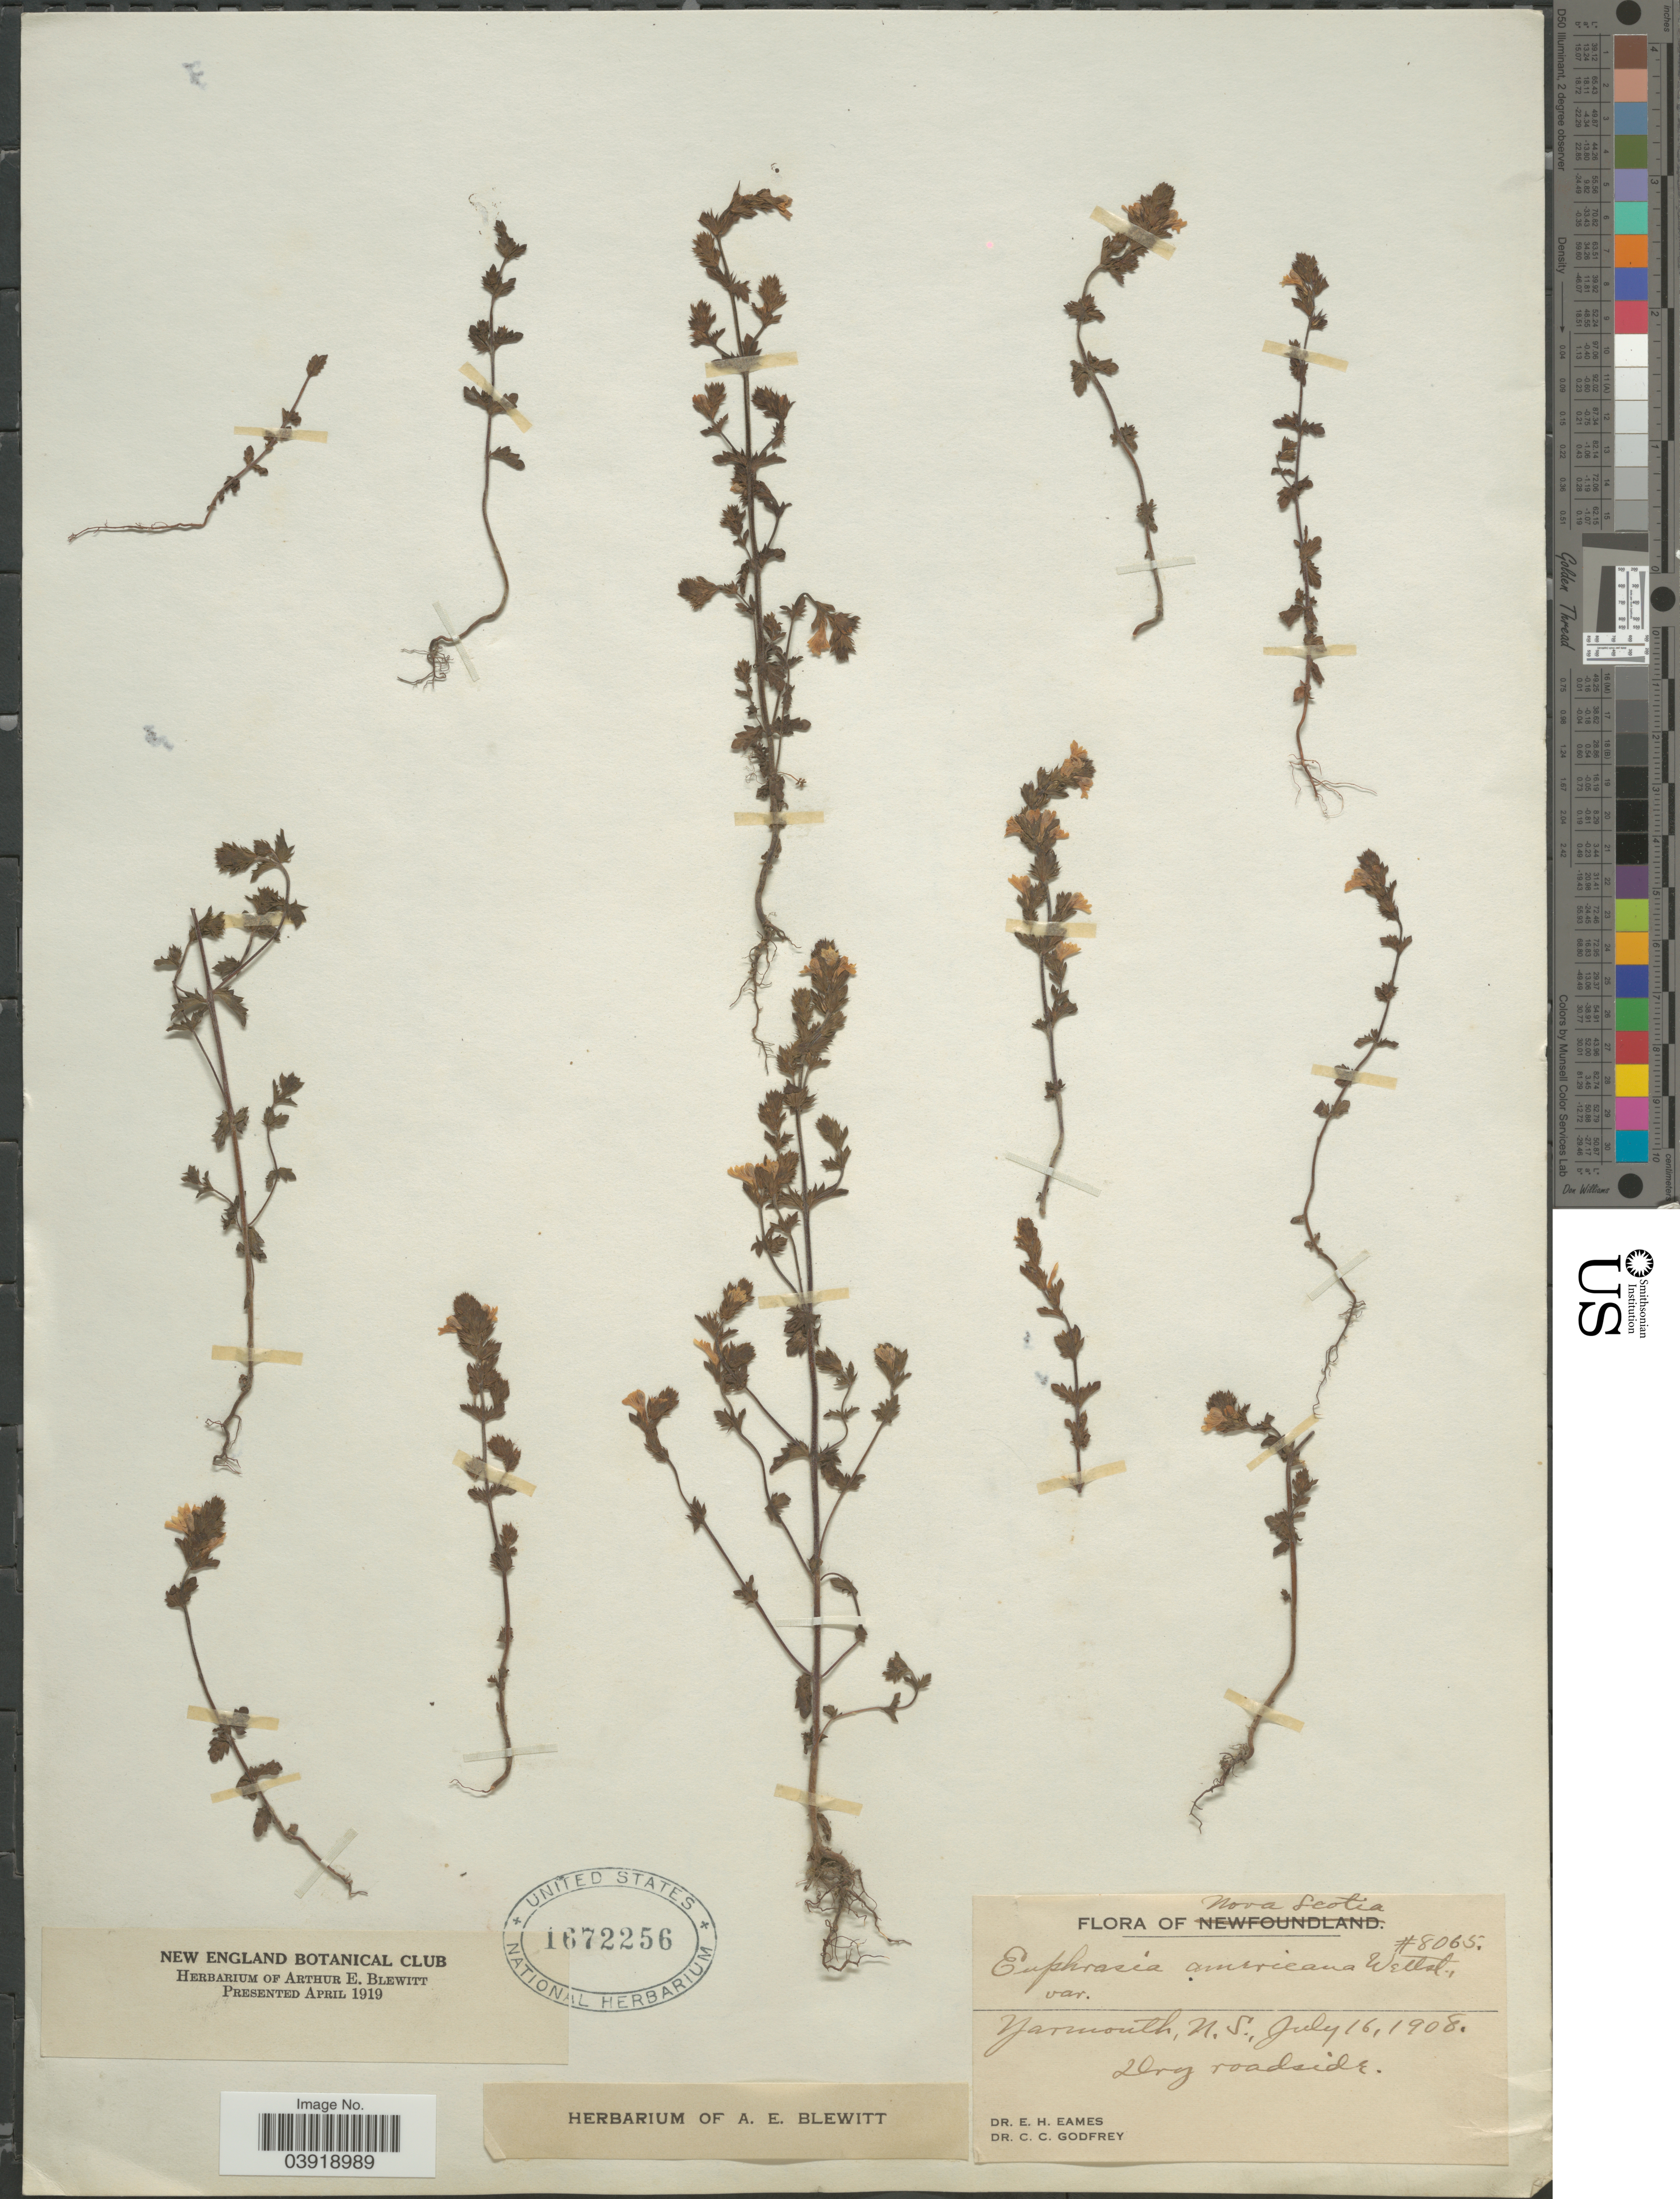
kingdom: Plantae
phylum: Tracheophyta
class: Magnoliopsida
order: Lamiales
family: Orobanchaceae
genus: Euphrasia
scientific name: Euphrasia americana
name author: Wettst.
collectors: E. H. Eames & C. C. Godfrey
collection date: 1908-07-16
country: Canada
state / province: Nova Scotia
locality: Yarmouth.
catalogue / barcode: US 1672256